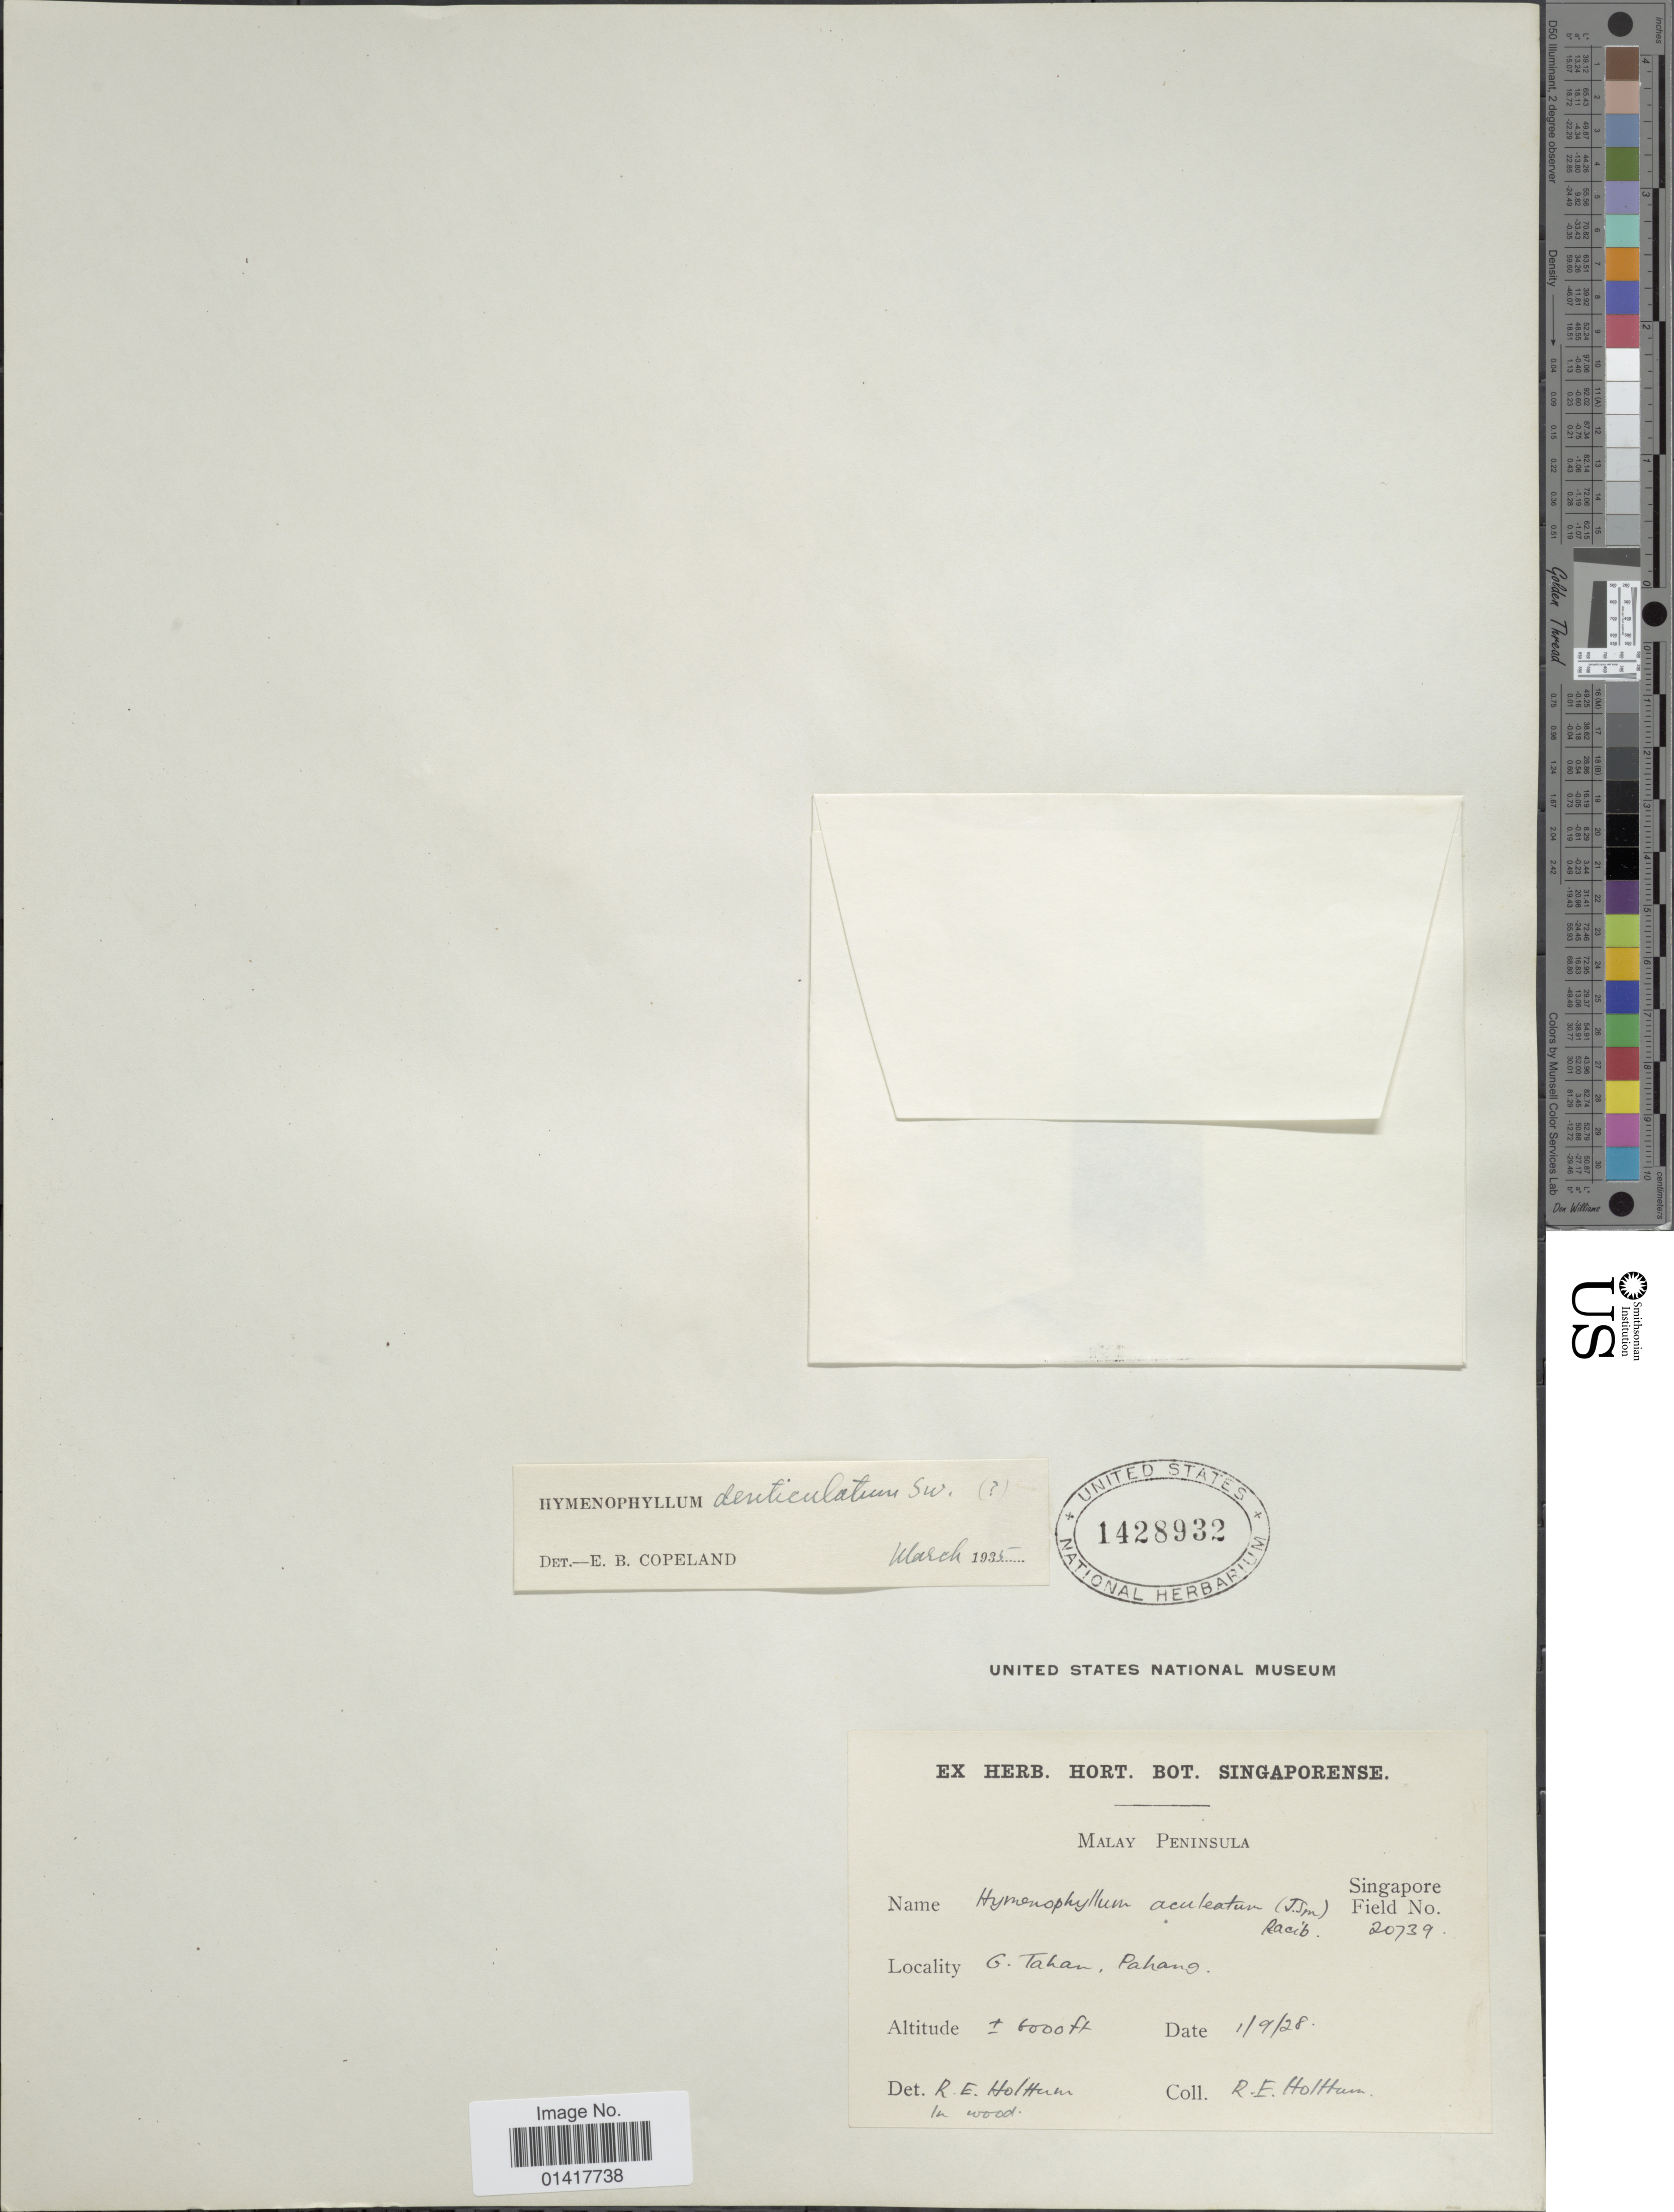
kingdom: Plantae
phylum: Tracheophyta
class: Polypodiopsida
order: Hymenophyllales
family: Hymenophyllaceae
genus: Hymenophyllum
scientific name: Hymenophyllum denticulatum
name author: Sw.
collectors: R. E. Holttum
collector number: Singapore Field 20739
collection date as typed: Transcribed d/m/y: 1/9/28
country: Malaysia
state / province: Pahang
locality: Malay Peninsula. G. Tahan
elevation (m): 1829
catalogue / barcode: US 1428932